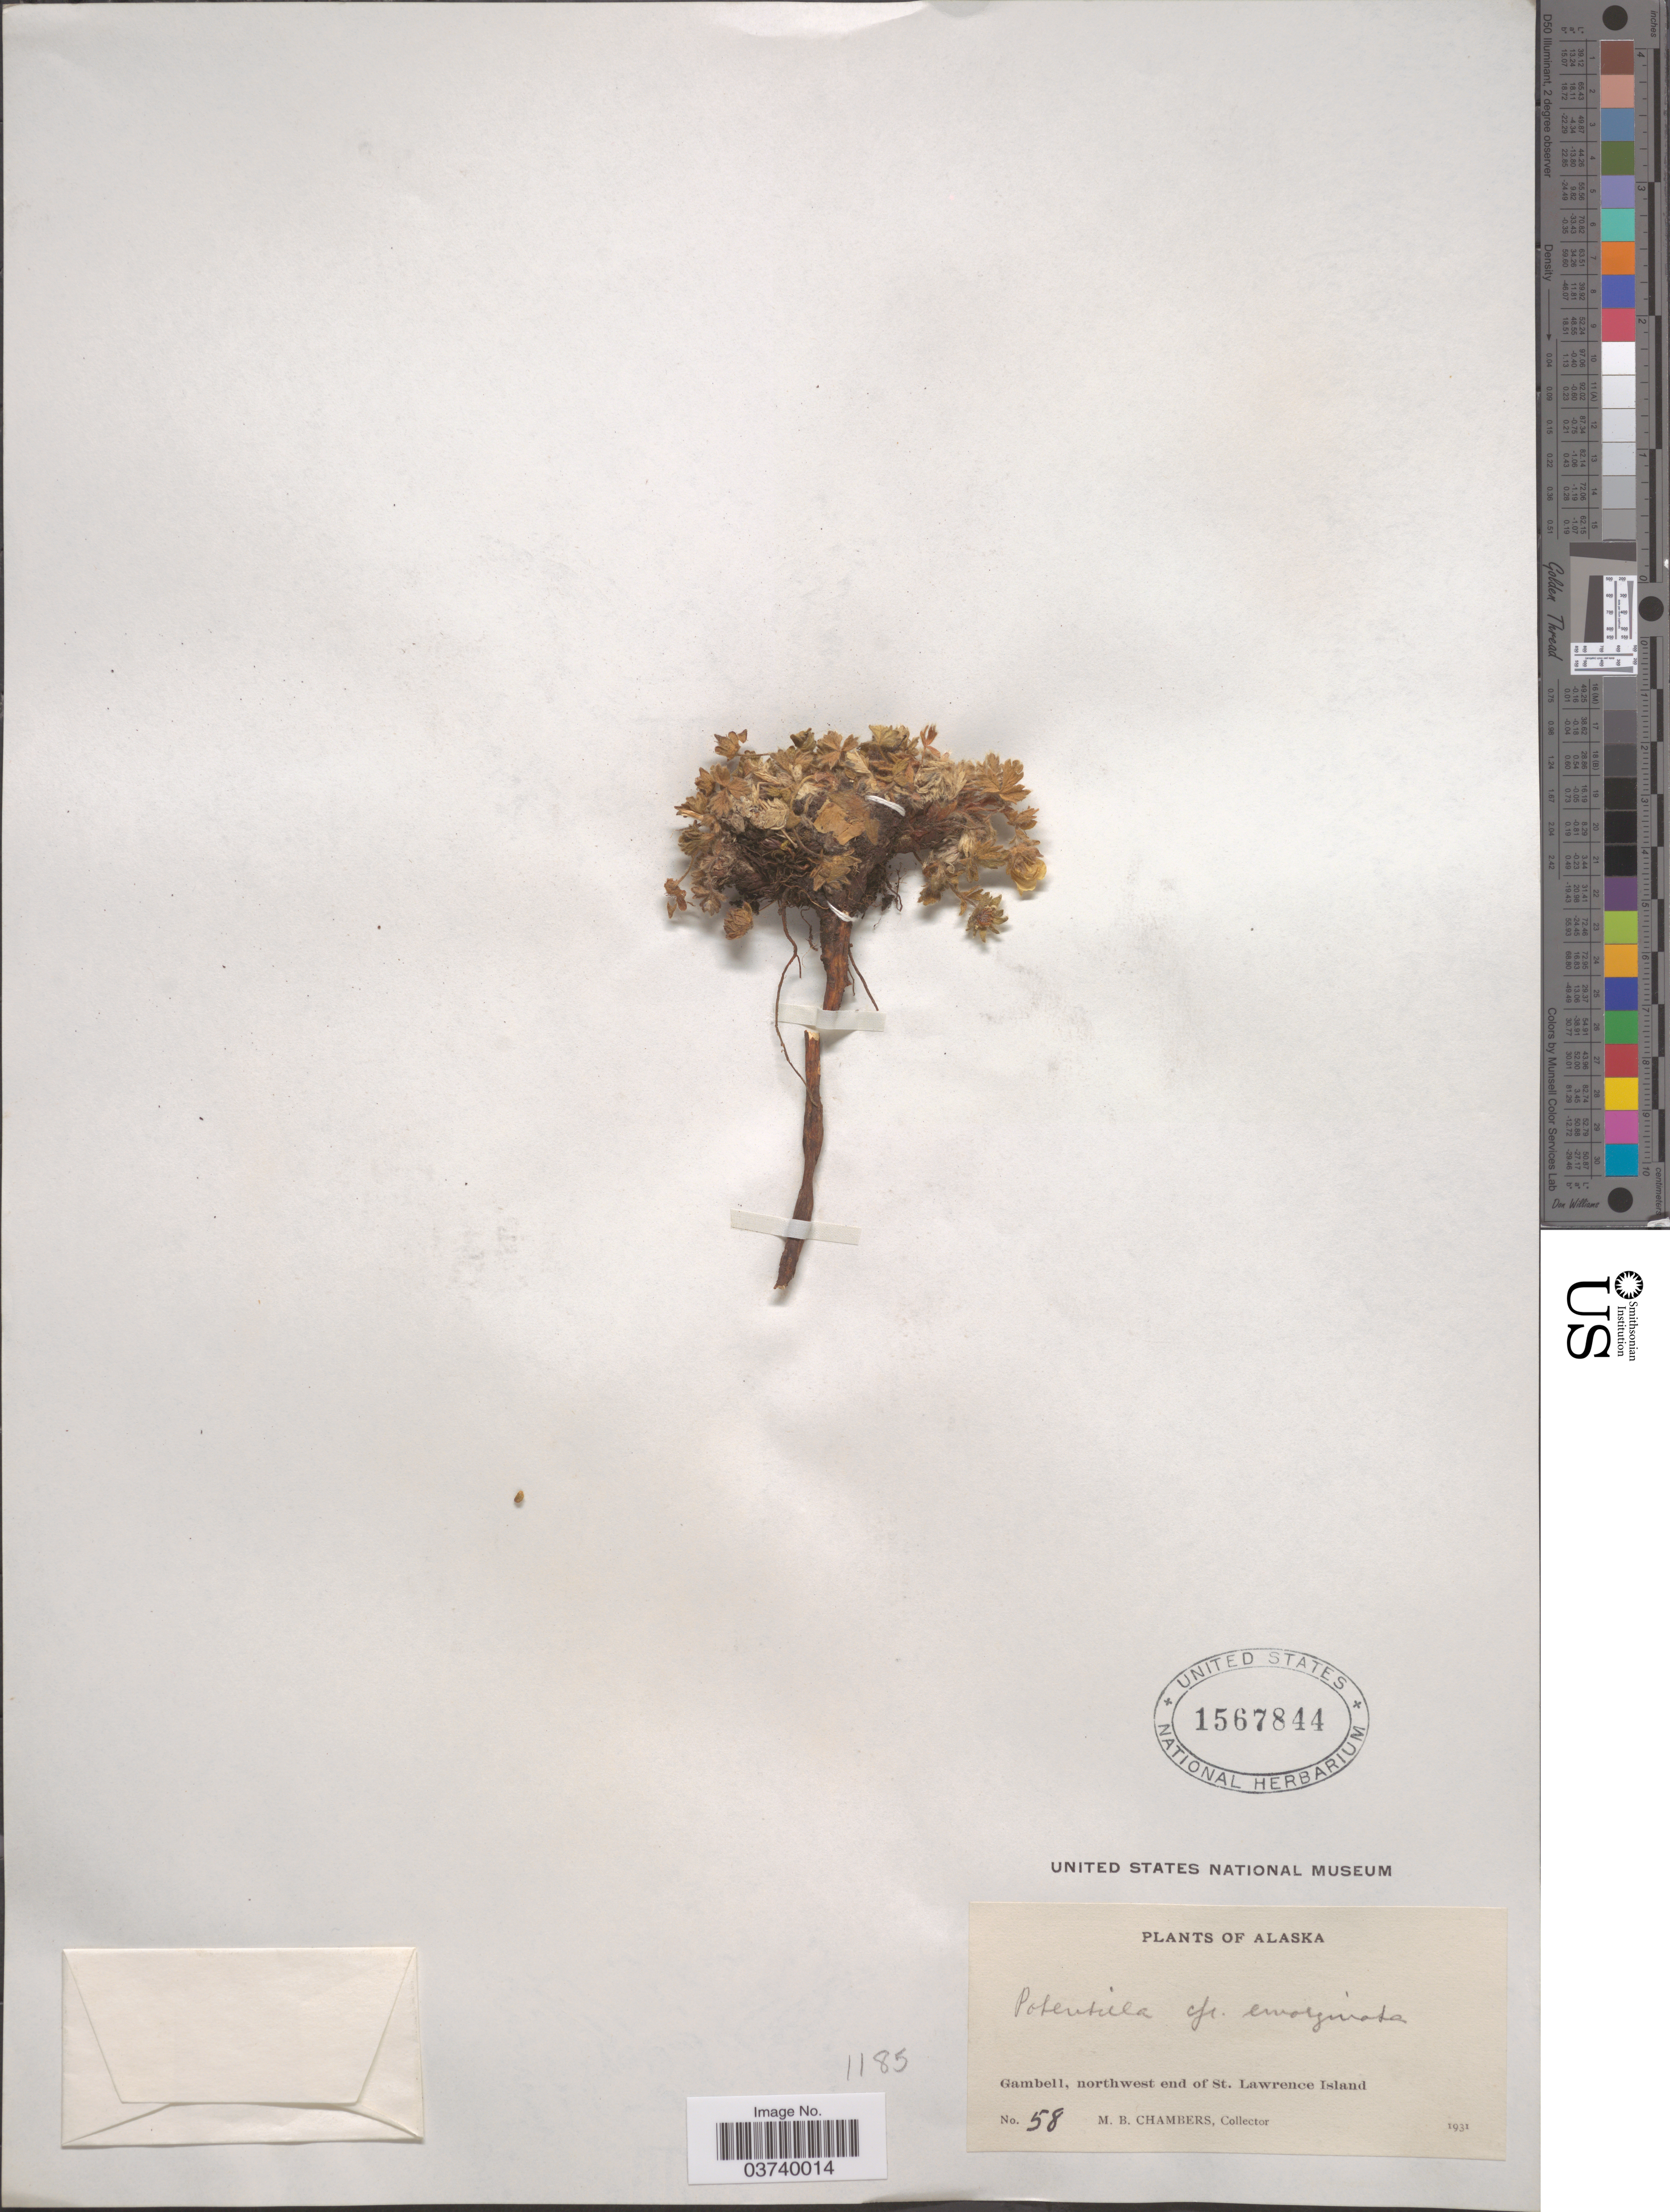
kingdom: Plantae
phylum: Tracheophyta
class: Magnoliopsida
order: Rosales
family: Rosaceae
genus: Potentilla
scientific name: Potentilla hyparctica subsp. hyparctica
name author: Malte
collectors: M. Chambers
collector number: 58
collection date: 1931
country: United States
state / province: Alaska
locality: Gambell, northwest end of St. Lawrence Island.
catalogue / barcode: US 1567844